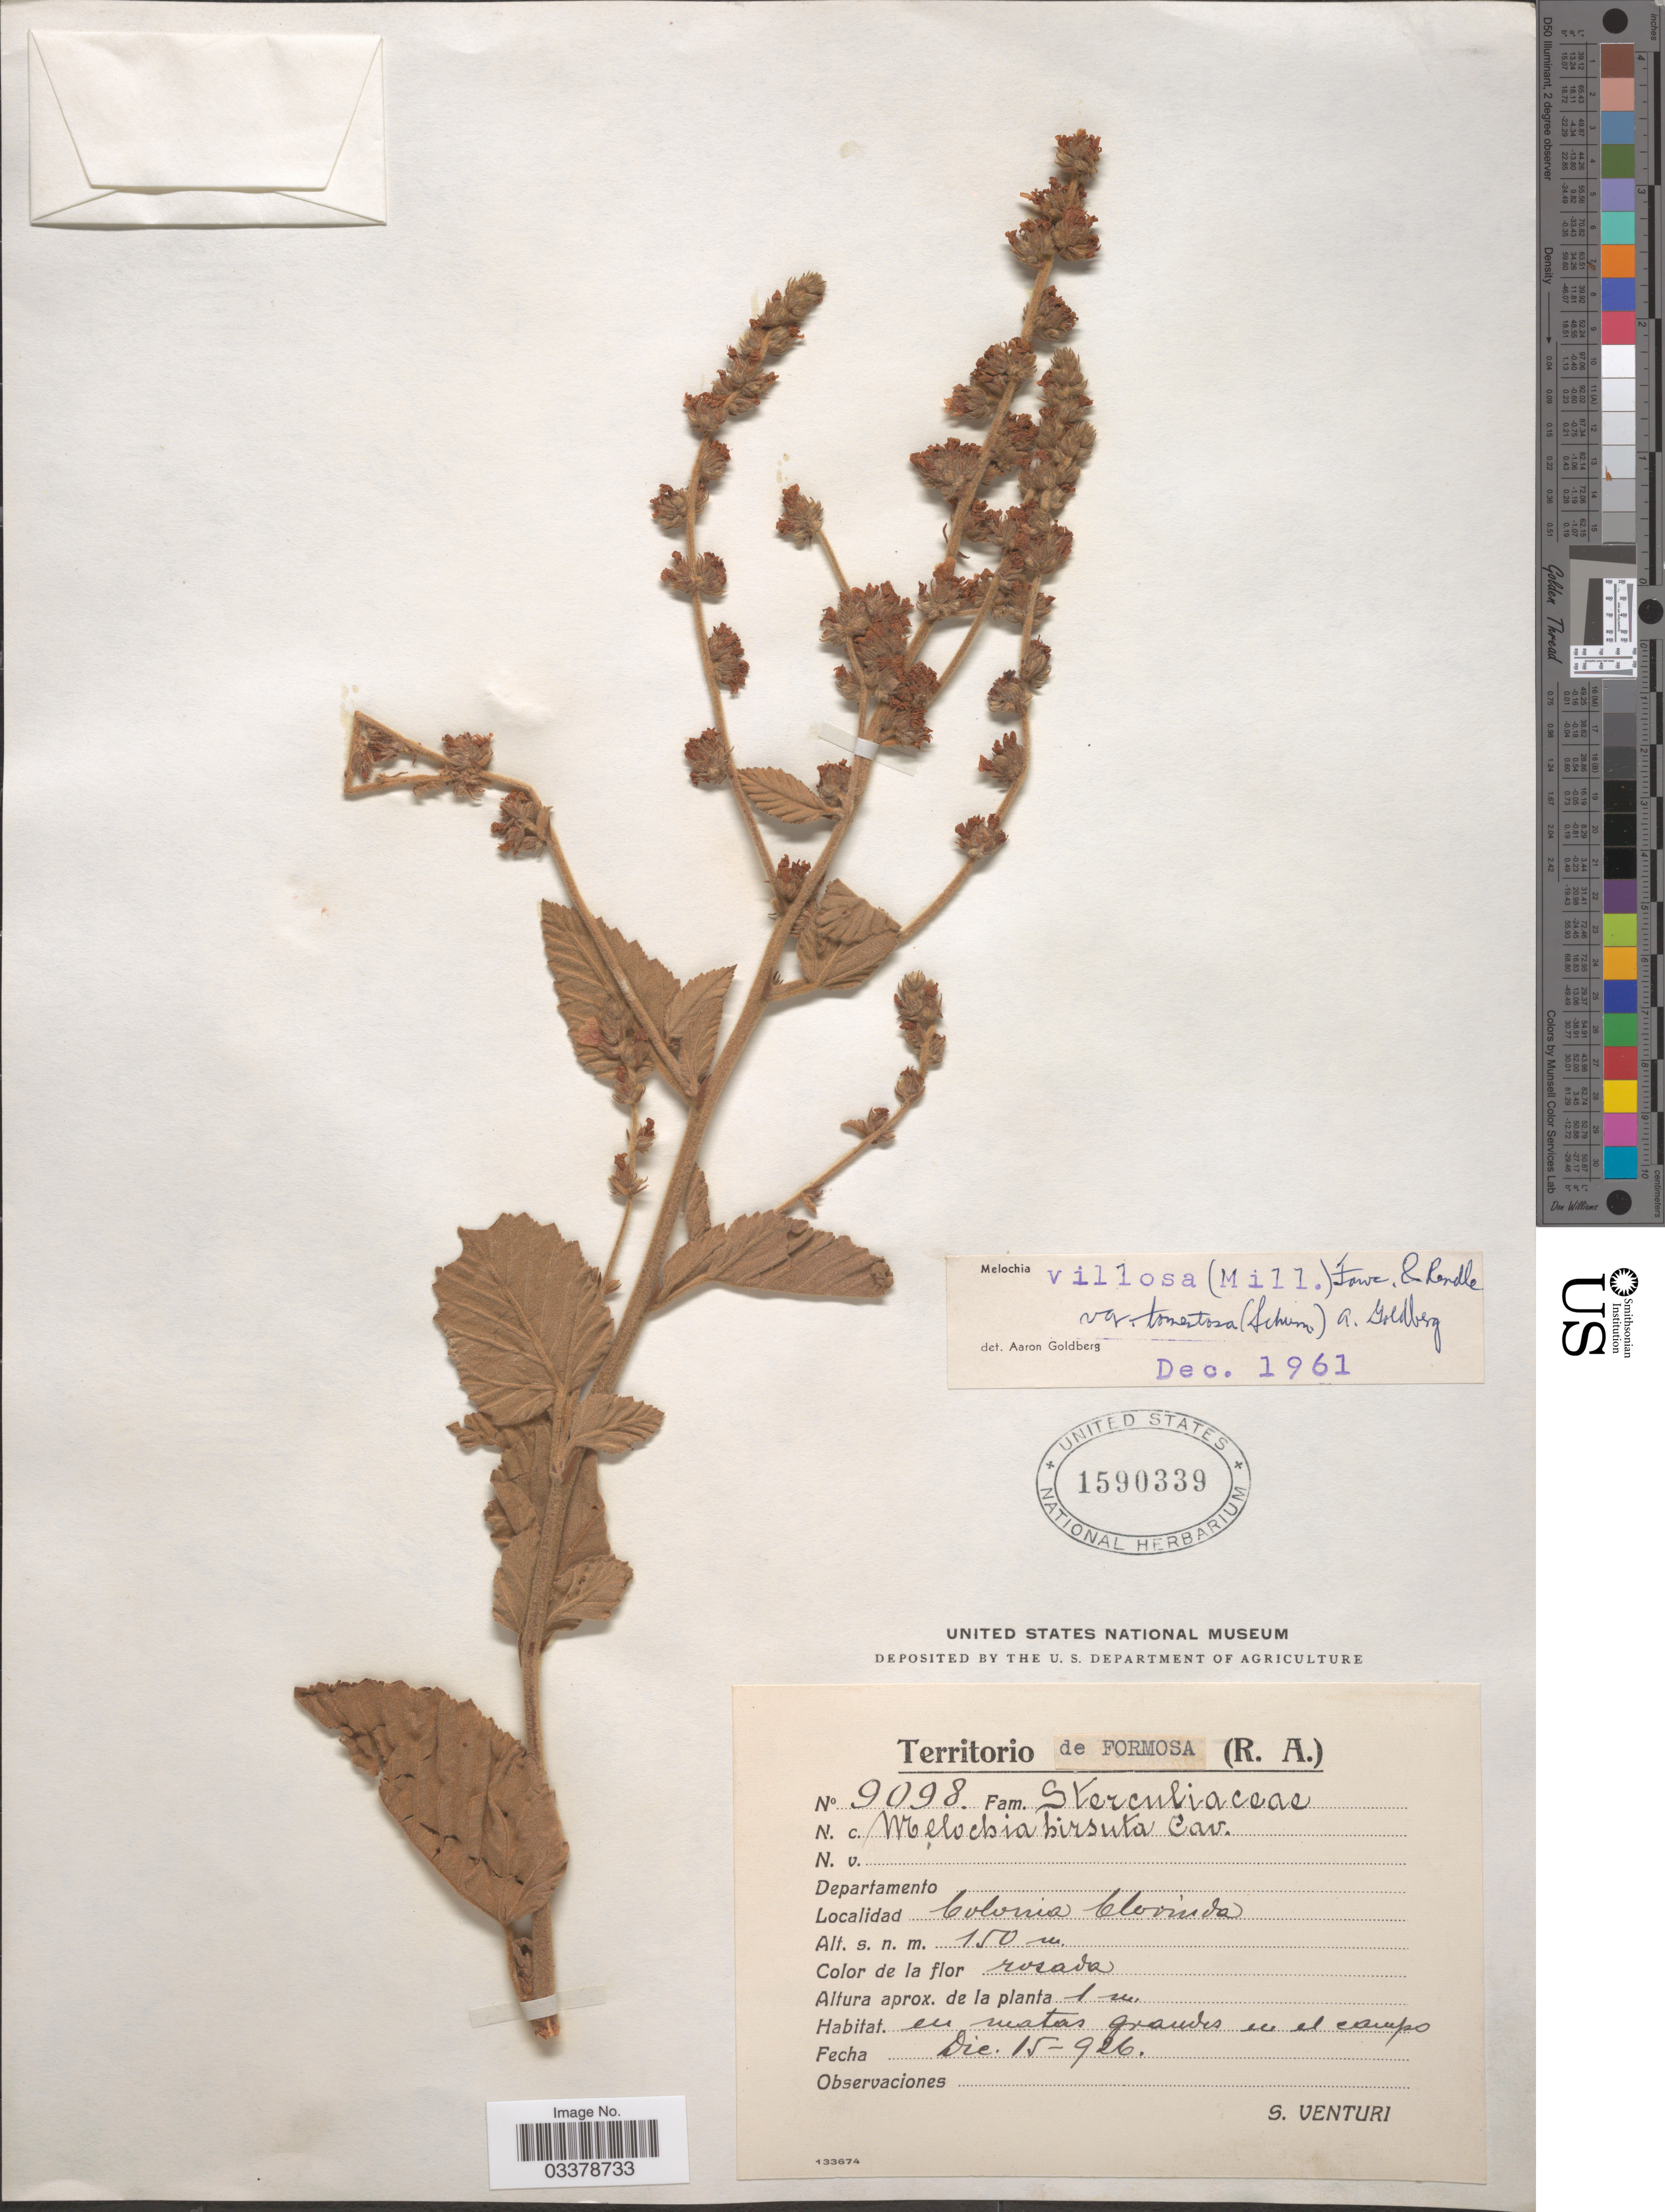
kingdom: Plantae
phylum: Tracheophyta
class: Magnoliopsida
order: Malvales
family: Malvaceae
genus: Melochia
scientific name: Melochia spicata var. tomentosa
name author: (K. Schum.) Dorr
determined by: Dorr, L. J., (BOT), Smithsonian Institution - National Museum of Natural History (UNITED STATES)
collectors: S. Venturi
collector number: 9098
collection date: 1926-12-15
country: Argentina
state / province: Formosa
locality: Colonia Clorinda.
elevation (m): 150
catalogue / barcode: US 1590339